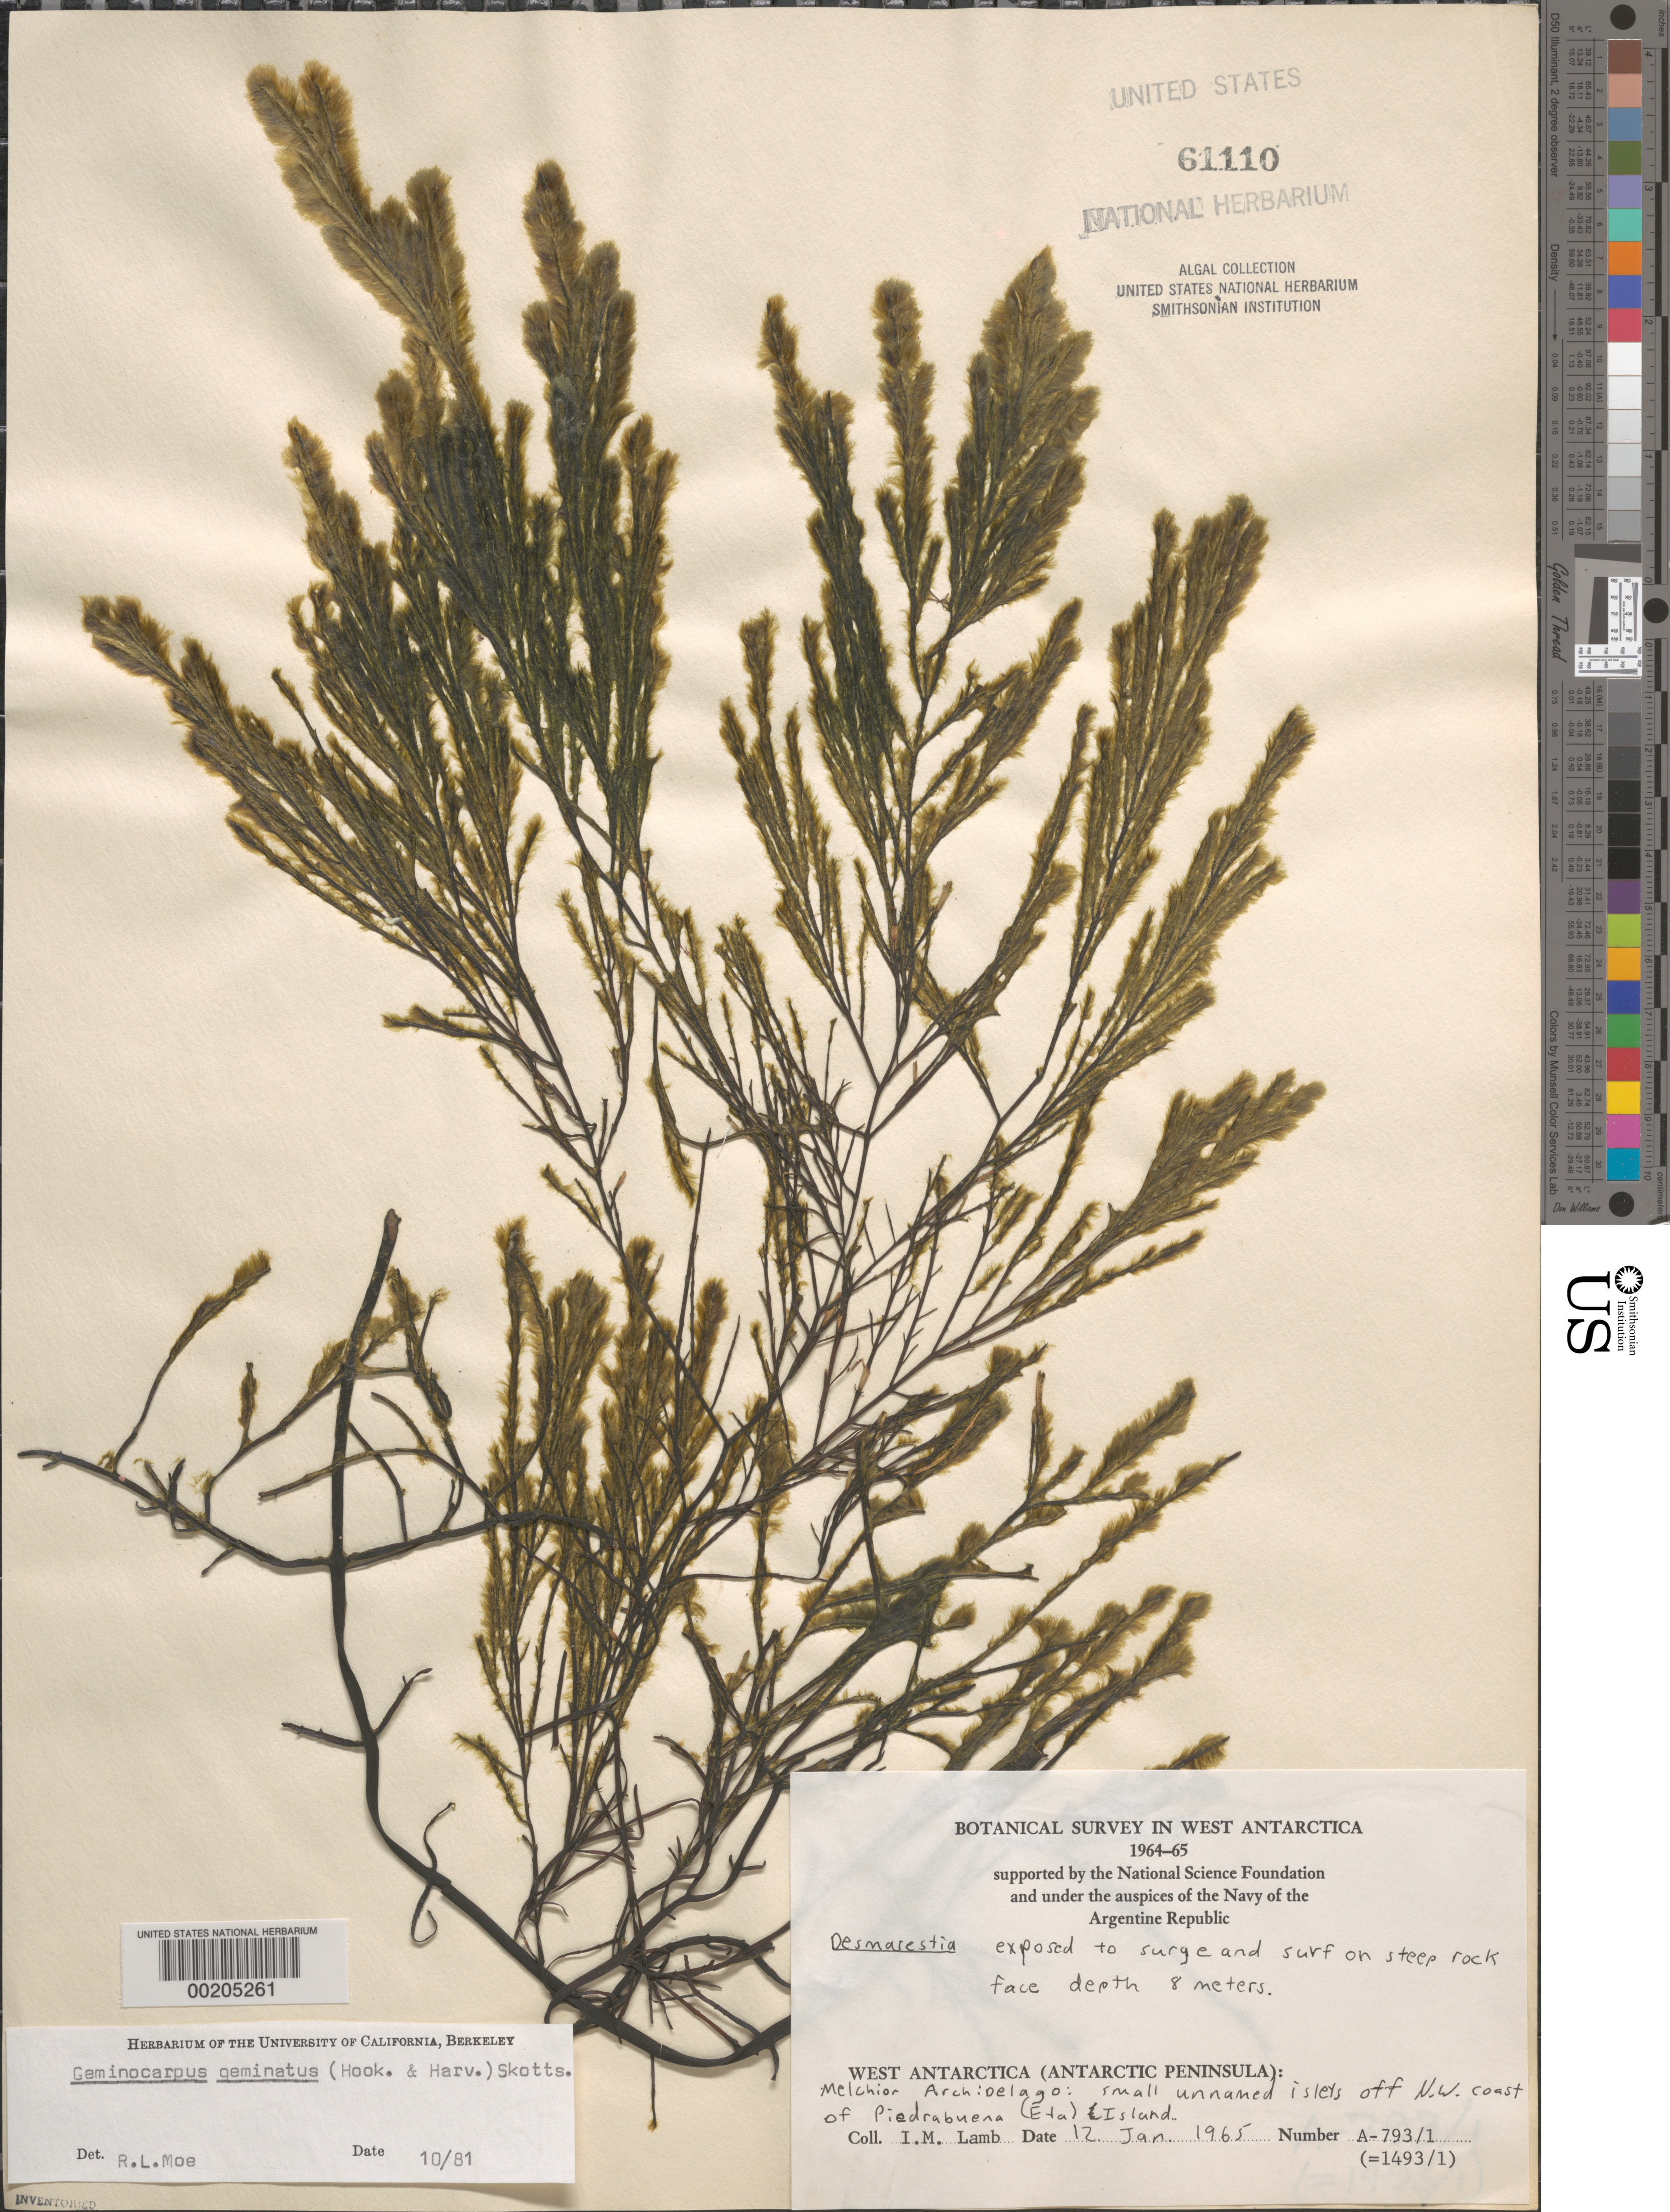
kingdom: Chromista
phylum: Ochrophyta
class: Phaeophyceae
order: Ectocarpales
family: Acinetosporaceae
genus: Geminocarpus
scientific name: Geminocarpus geminatus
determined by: Moe, R. L.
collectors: I. M. Lamb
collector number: A-793-1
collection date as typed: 12 Jan 1965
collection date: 1965-01-12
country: Antarctica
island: Melchior Islands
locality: Rocky Islets off Eta Island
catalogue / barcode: US 61110